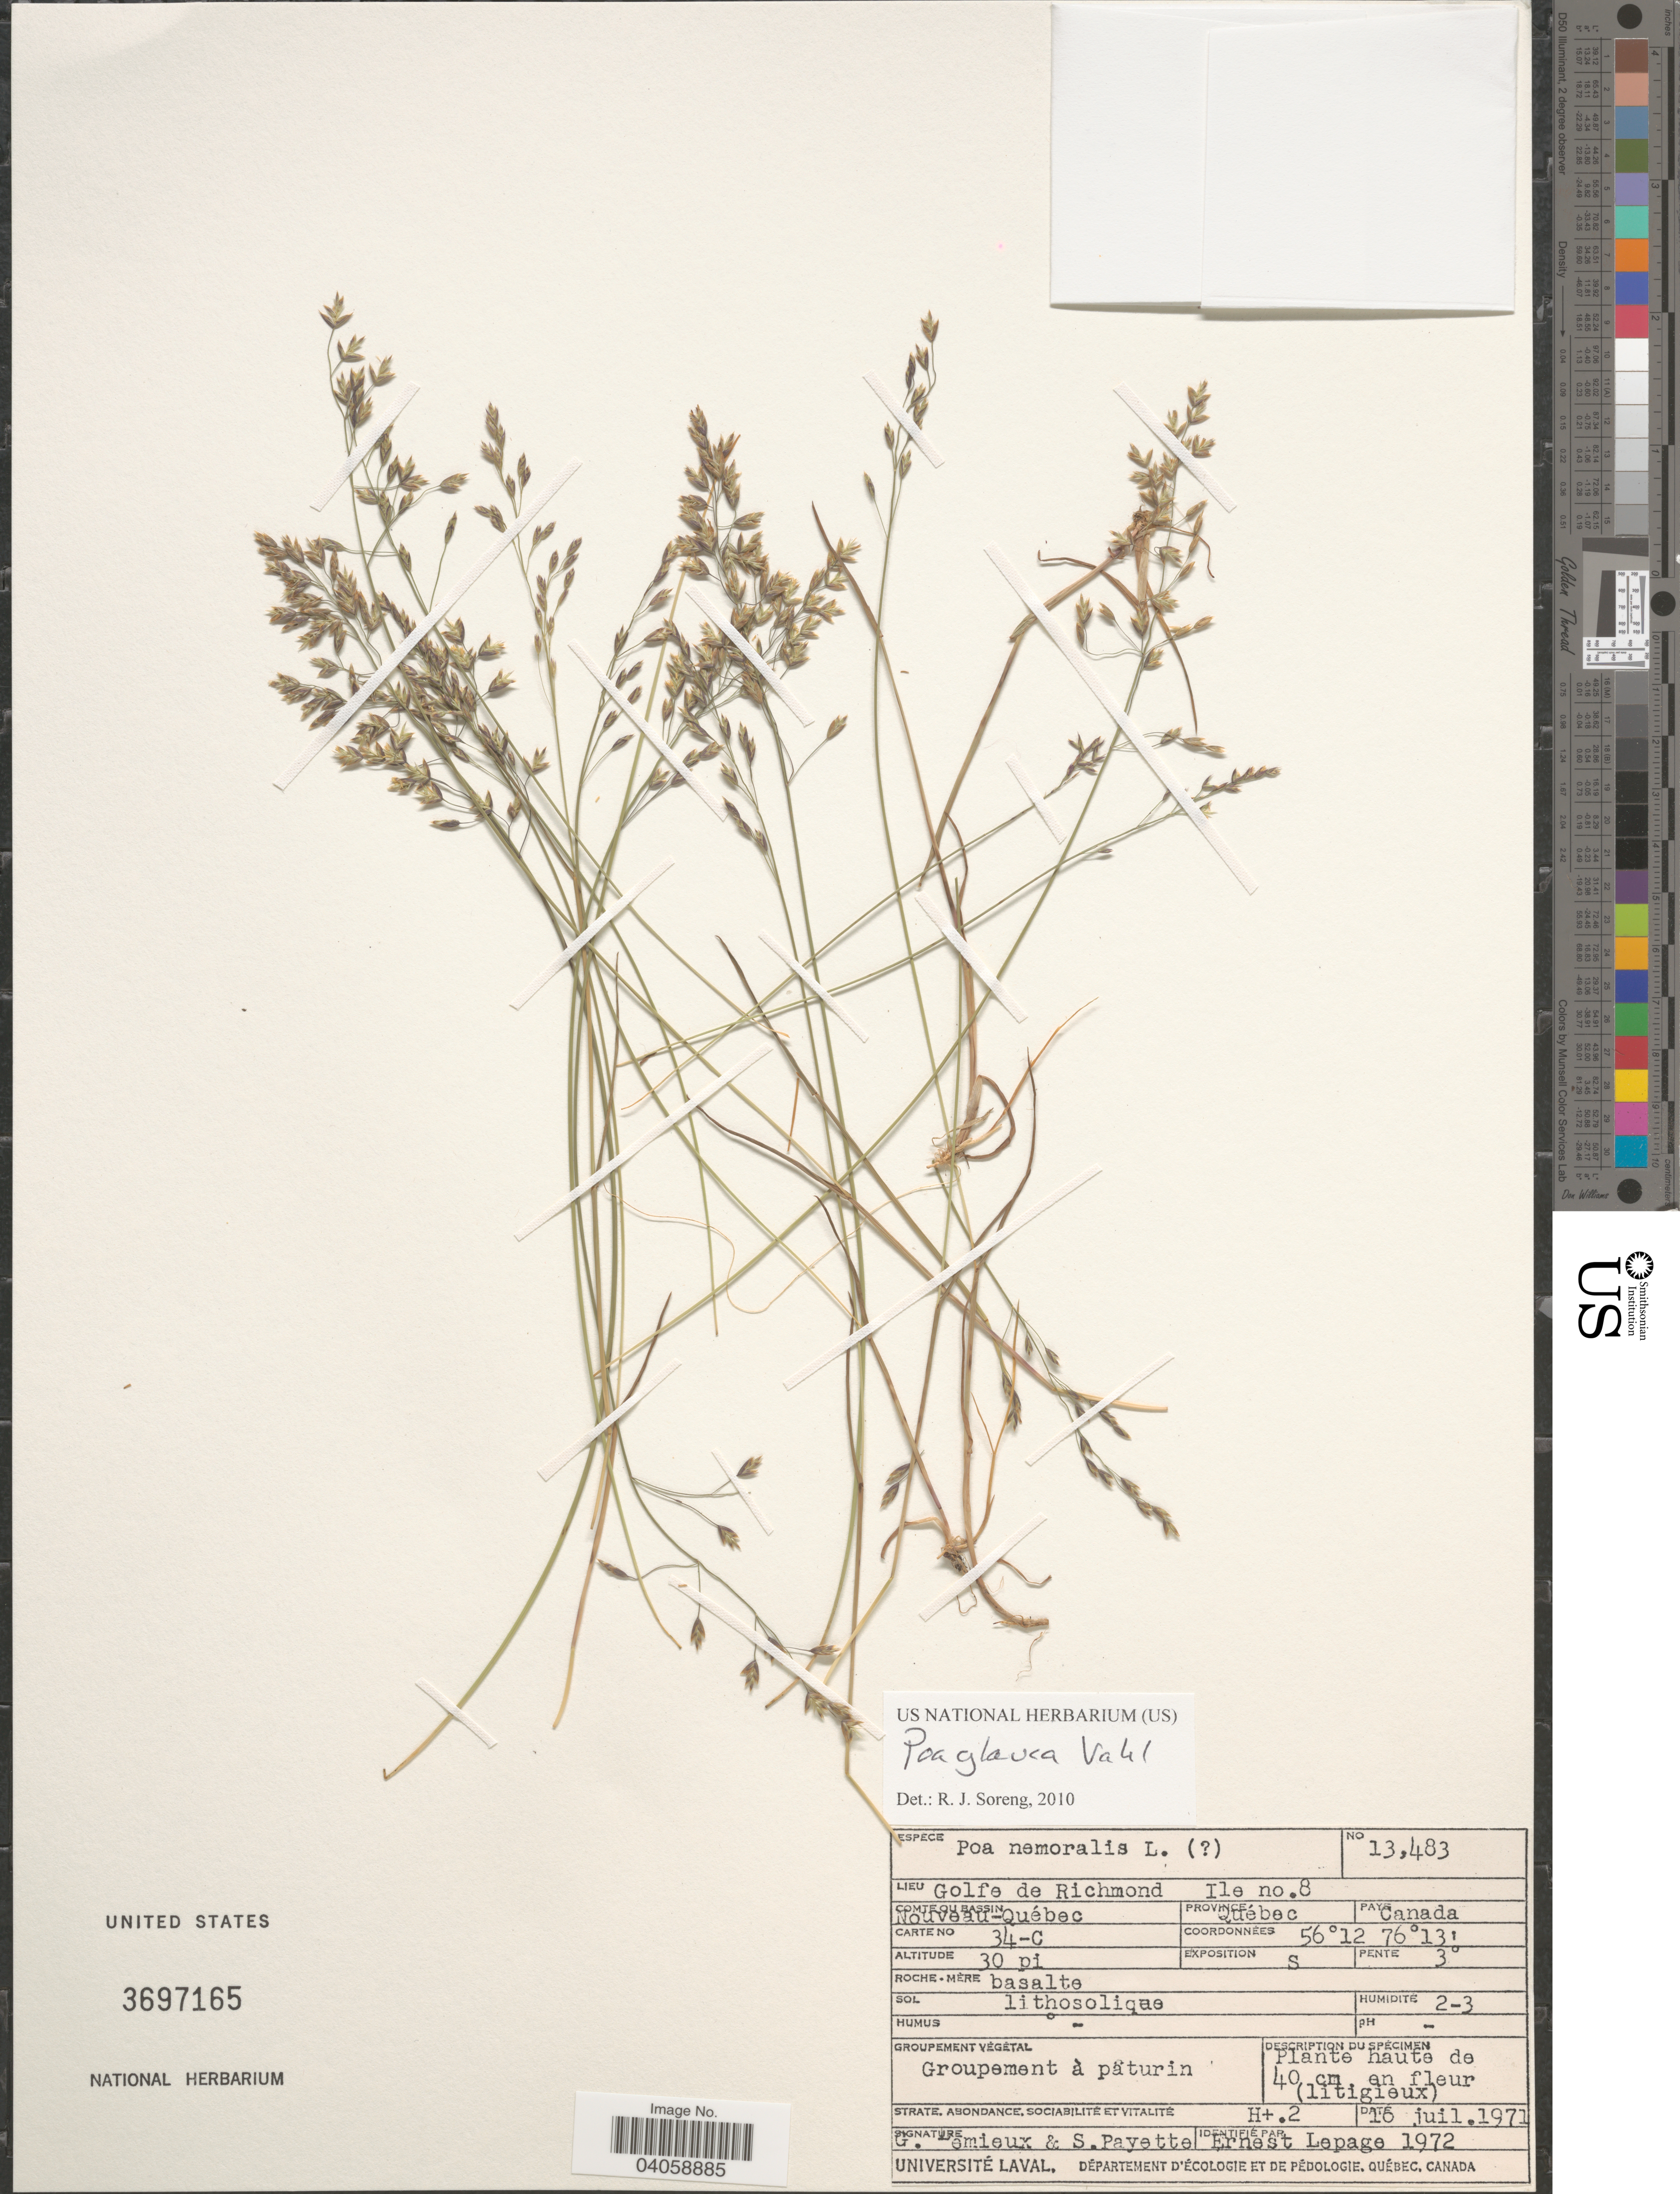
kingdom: Plantae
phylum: Tracheophyta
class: Liliopsida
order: Poales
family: Poaceae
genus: Poa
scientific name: Poa glauca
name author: Vahl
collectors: G. Lemieux & S. Payette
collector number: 13483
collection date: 1971-07-16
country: Canada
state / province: Quebec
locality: Golfe de Richmond. Ile no.8. Nouveau-Québec. Carteno 34-C. Exposition S.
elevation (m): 9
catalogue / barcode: US 3697165